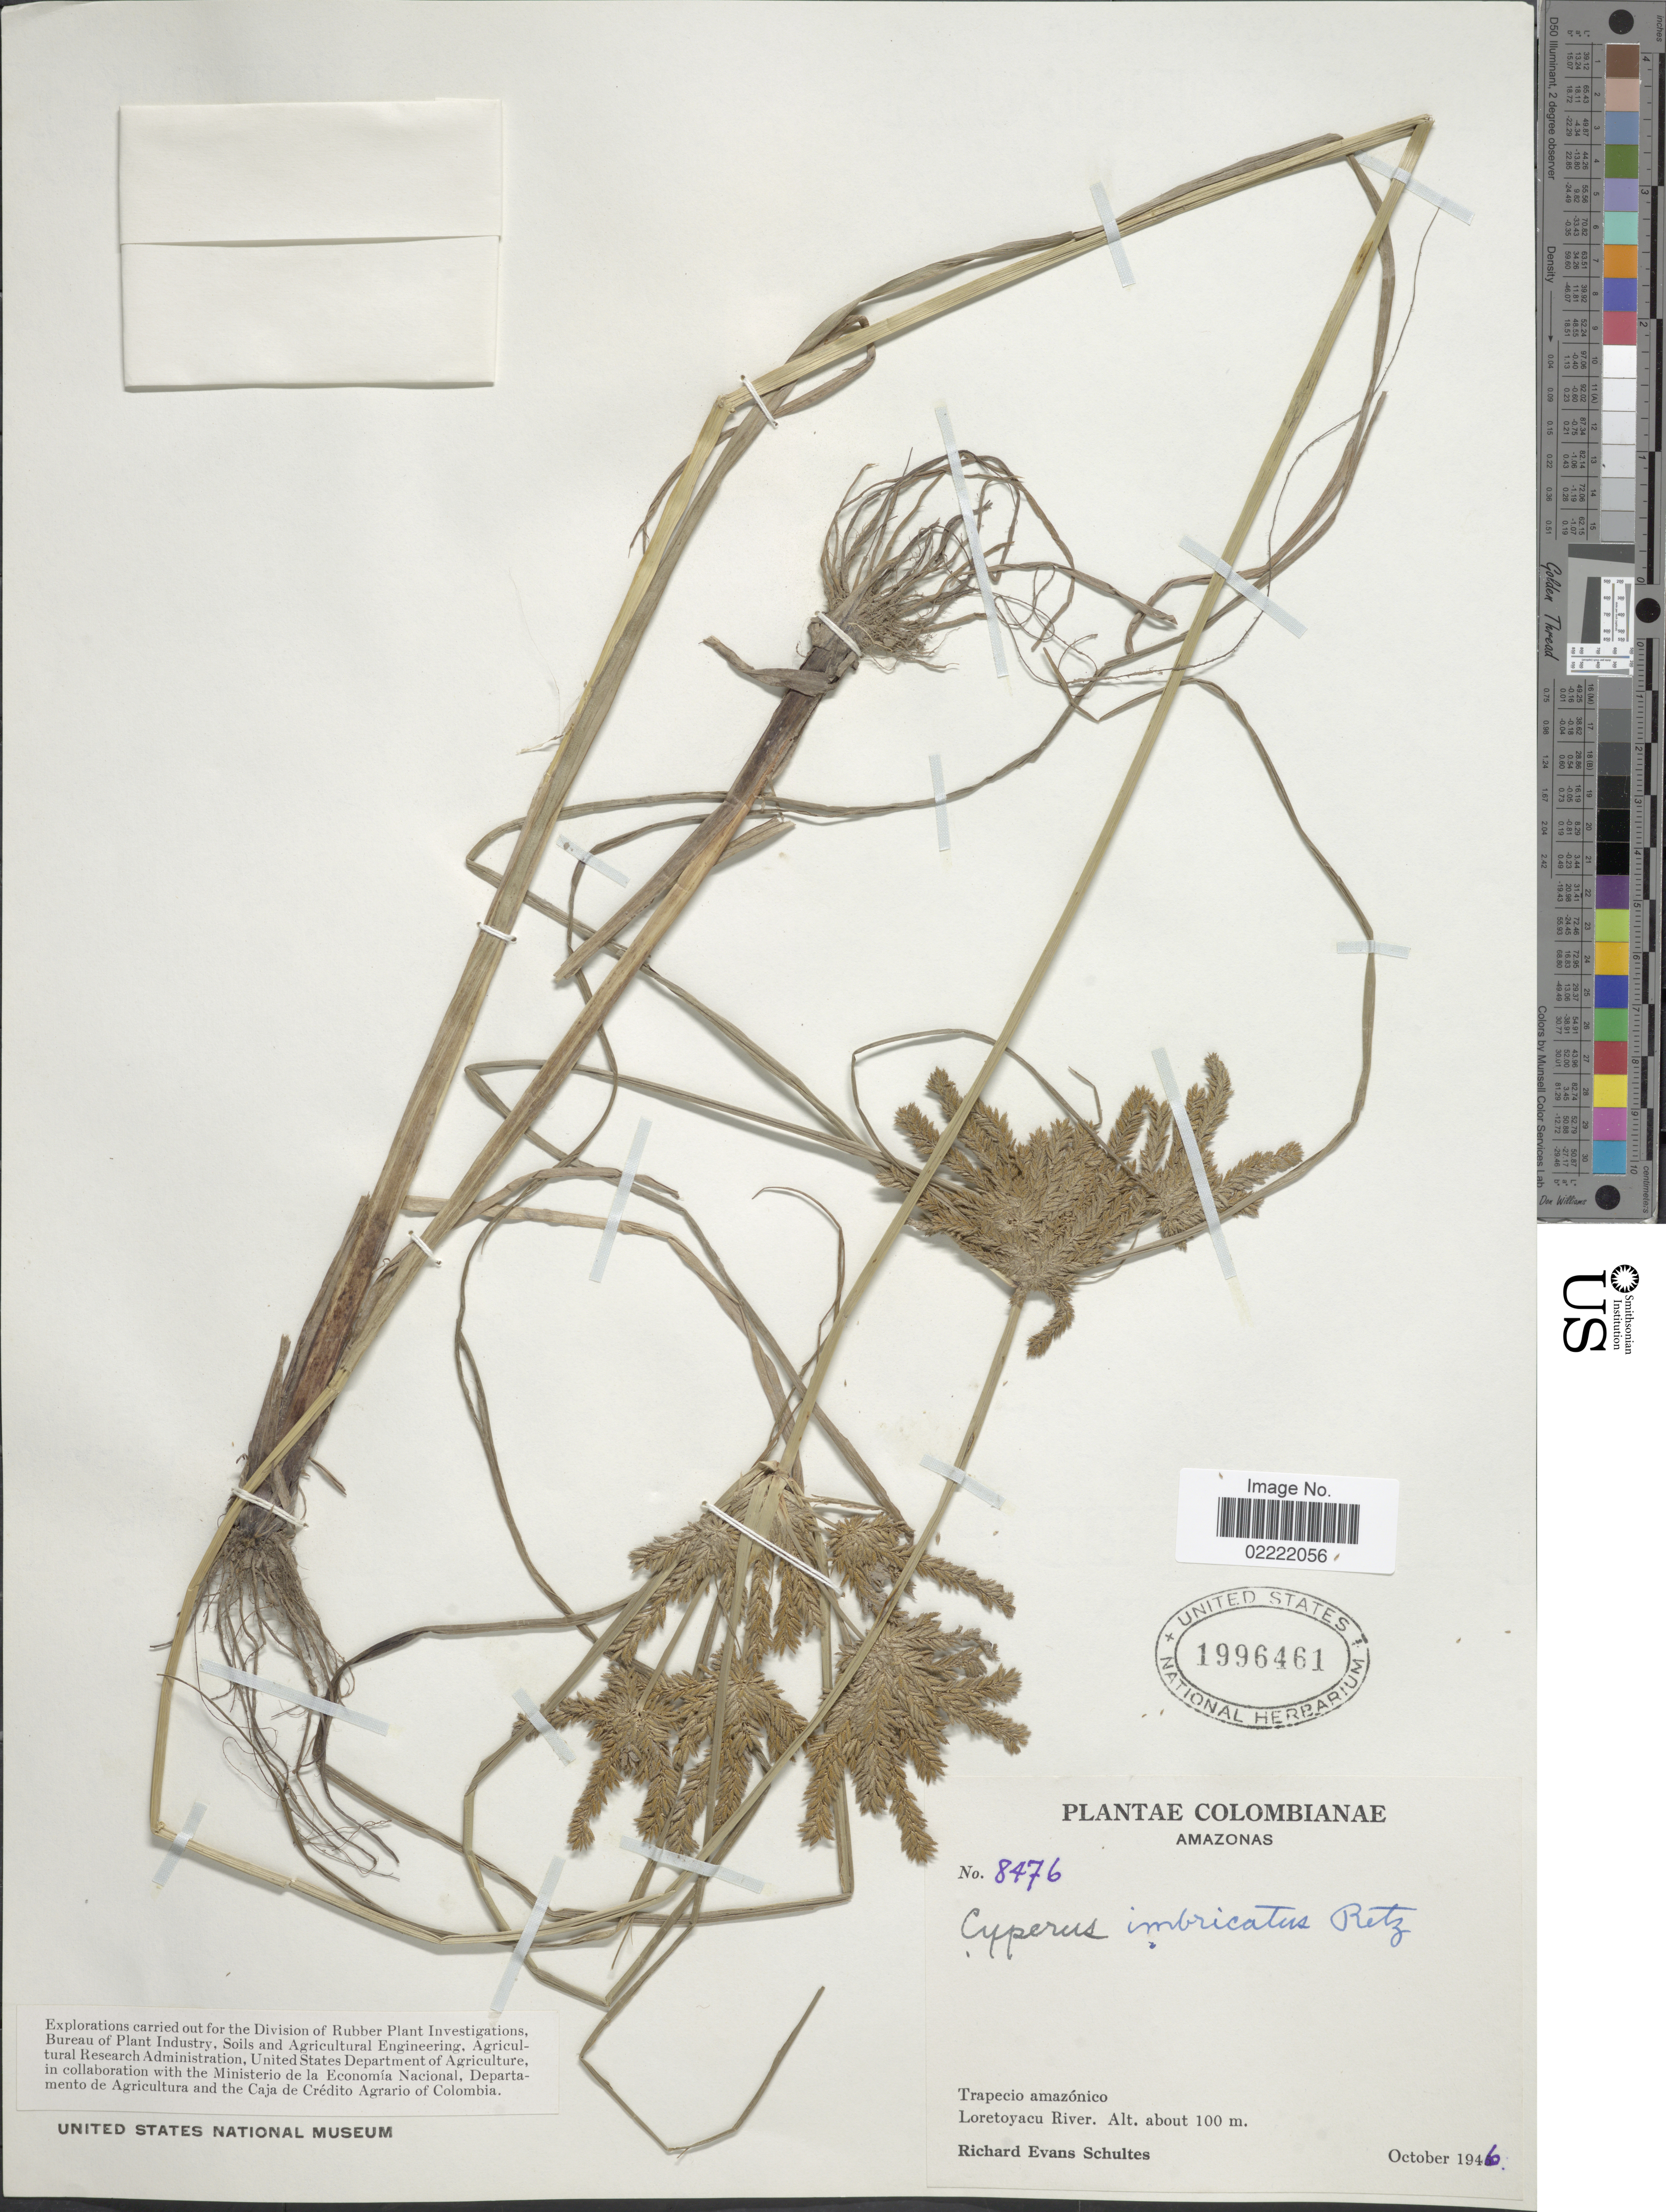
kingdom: Plantae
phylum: Tracheophyta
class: Liliopsida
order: Poales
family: Cyperaceae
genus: Cyperus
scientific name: Cyperus imbricatus Retz.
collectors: R. E. Schultes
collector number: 8476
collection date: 1946-10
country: Colombia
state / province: Amazônas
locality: Trapecio amazónica, Loretoyacu River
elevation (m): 100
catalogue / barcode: US 1996461